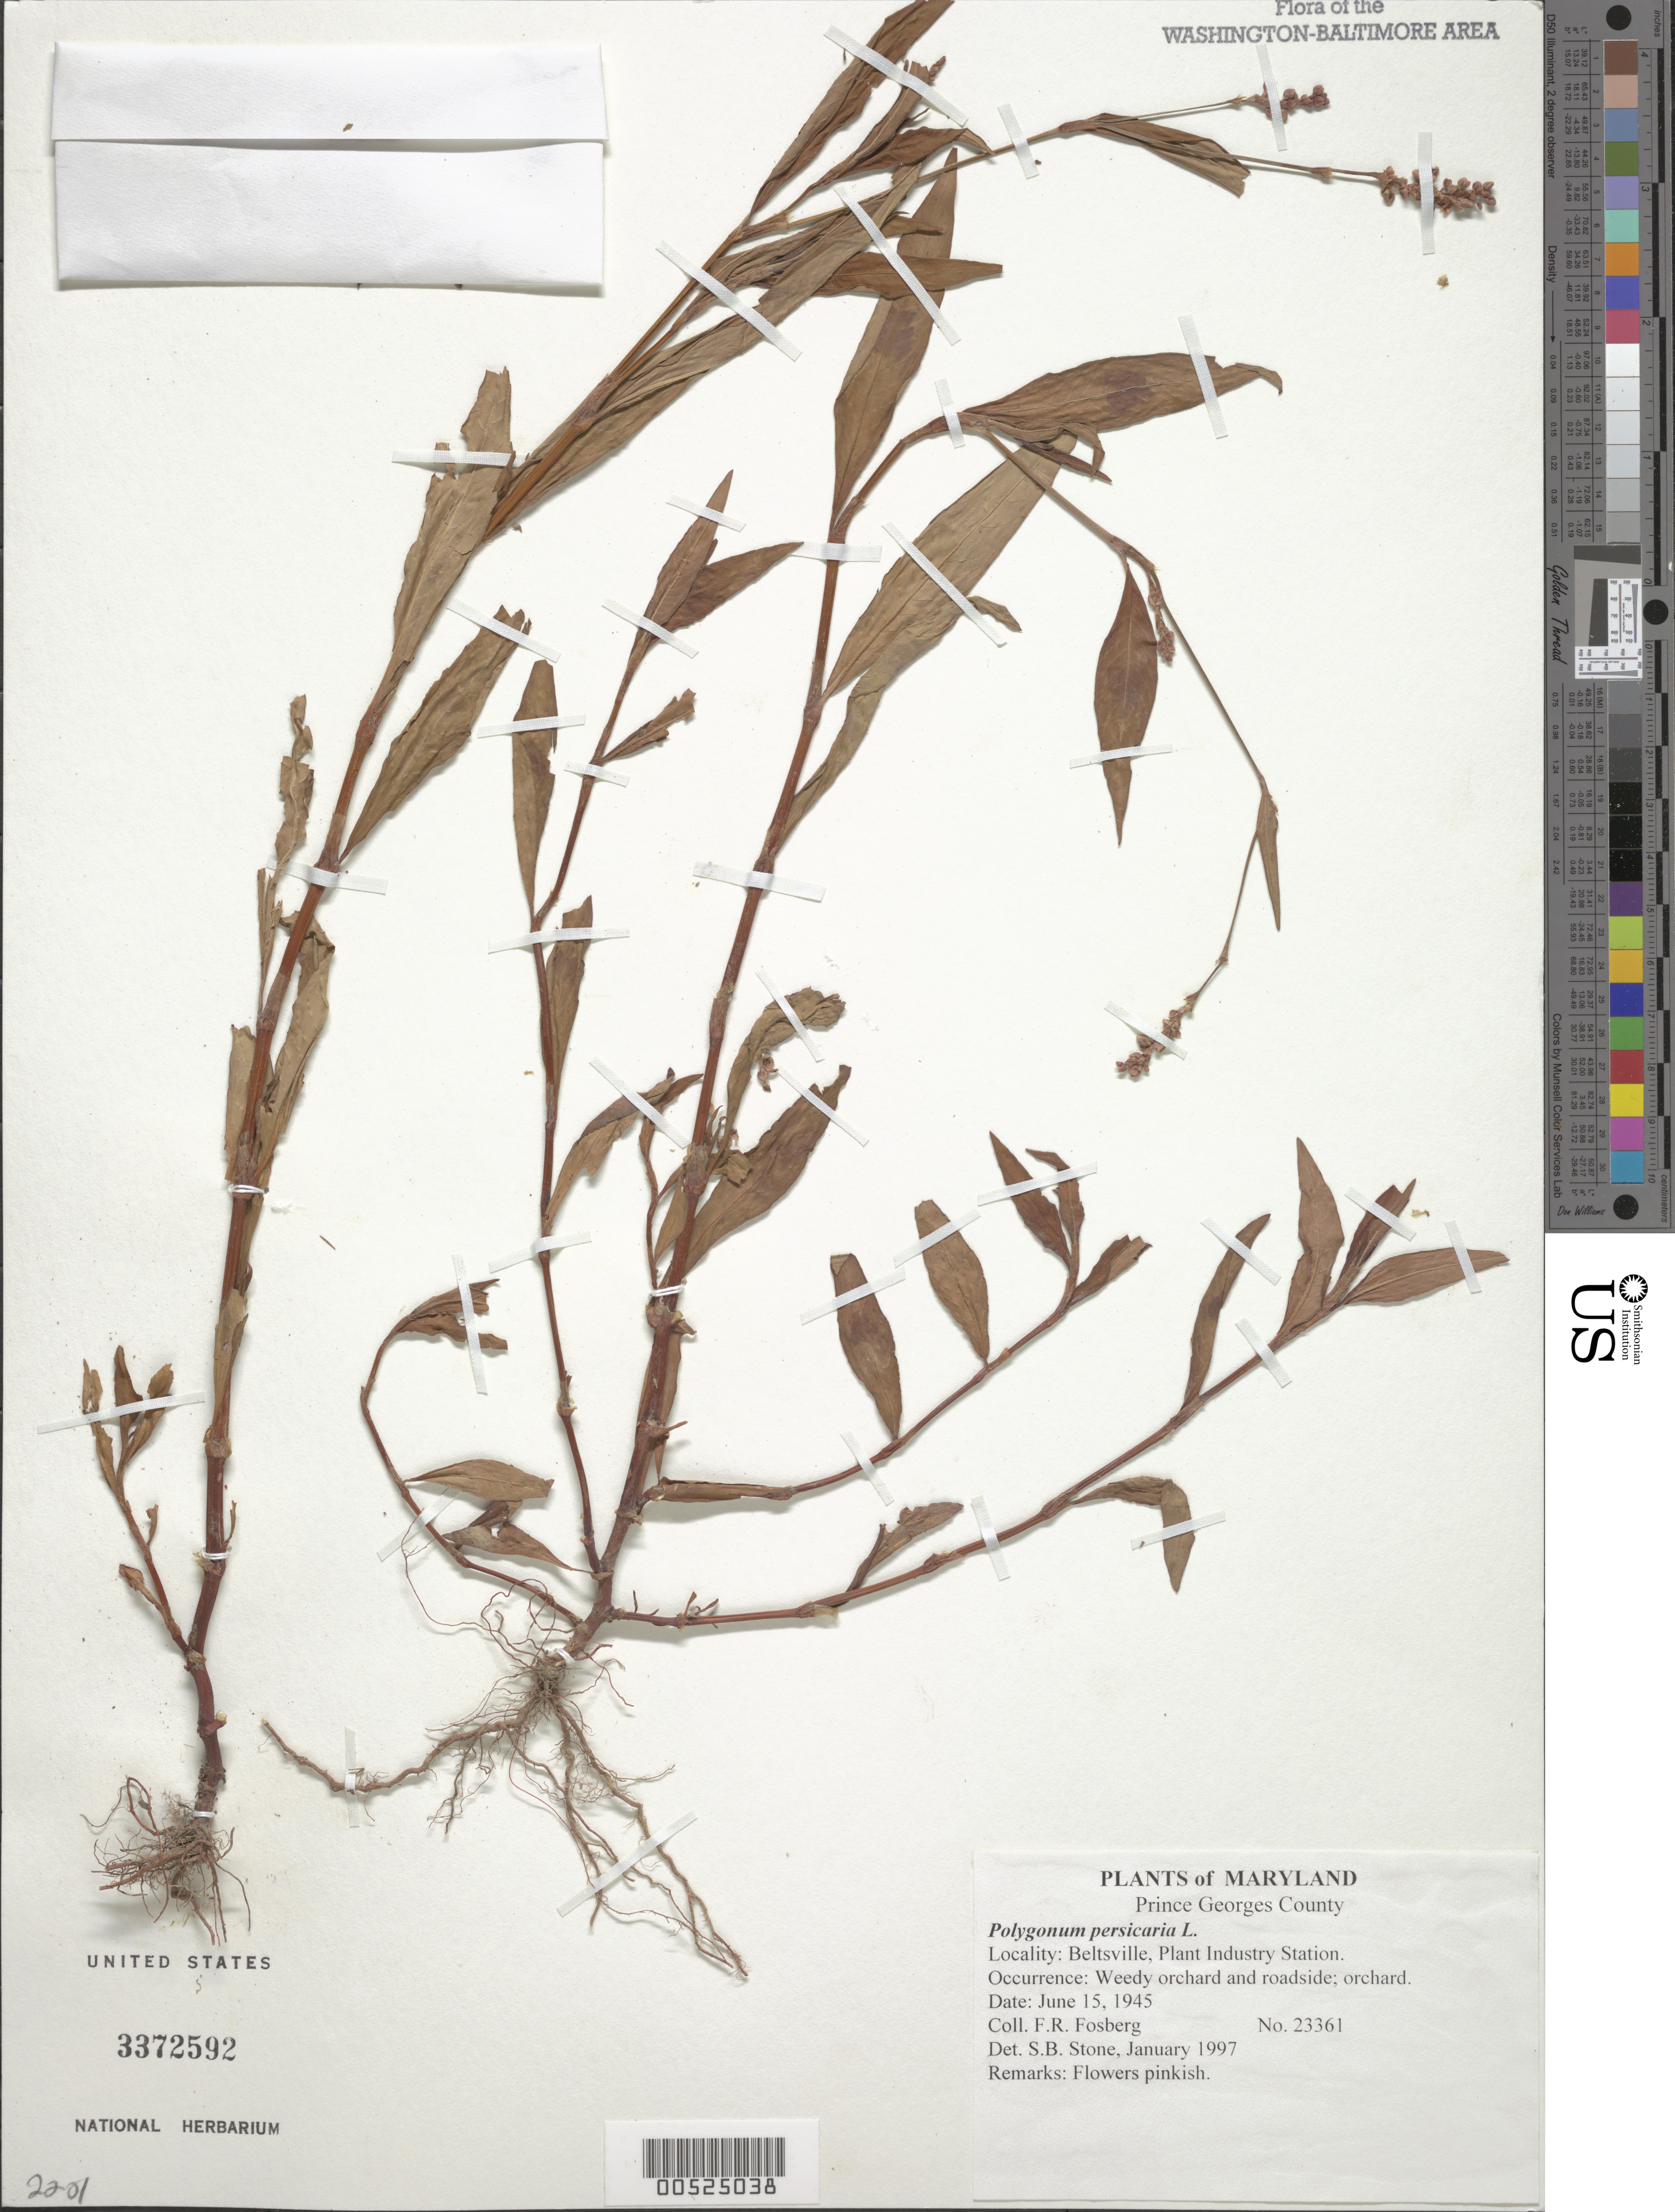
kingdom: Plantae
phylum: Tracheophyta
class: Magnoliopsida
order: Caryophyllales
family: Polygonaceae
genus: Persicaria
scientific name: Persicaria maculosa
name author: S.F. Gray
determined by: Atha, D. E.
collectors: F. R. Fosberg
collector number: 23361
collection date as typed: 15 Jun 1945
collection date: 1945-06-15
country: United States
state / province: Maryland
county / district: Prince George's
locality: Beltsville, Plant Industry Station.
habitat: Weedy orchard and roadside; orchard.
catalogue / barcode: US 3372592